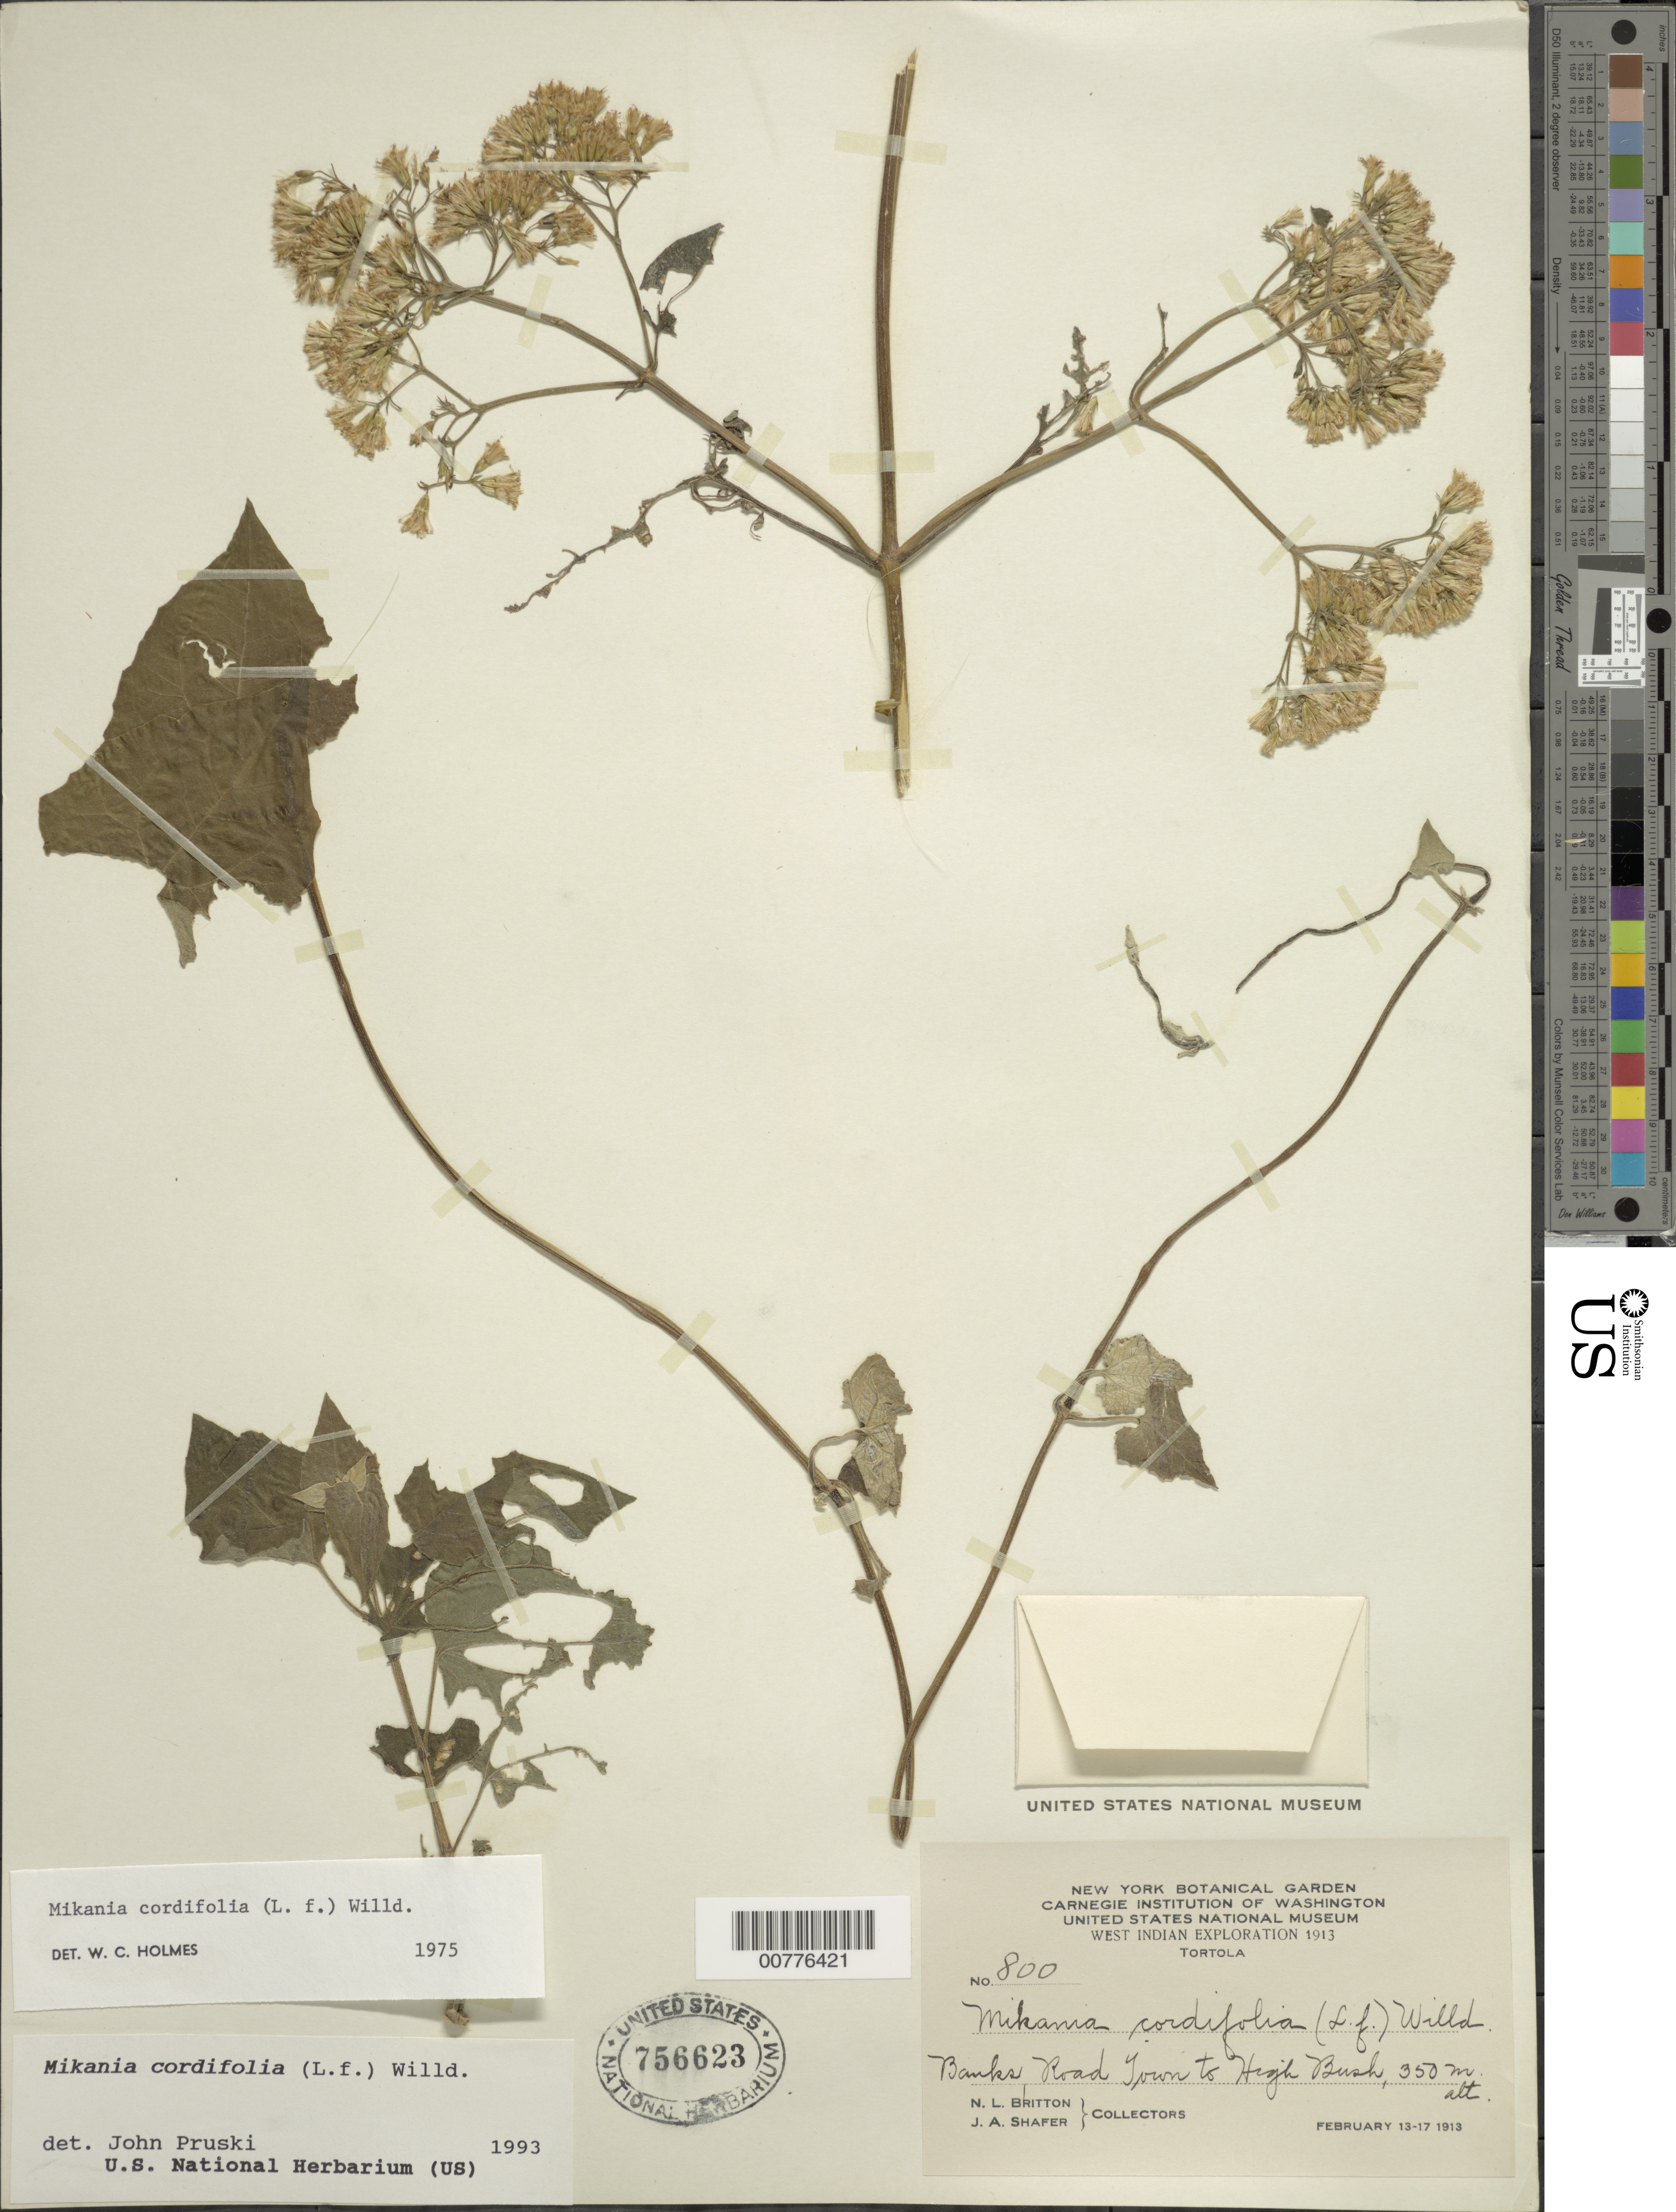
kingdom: Plantae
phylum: Tracheophyta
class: Magnoliopsida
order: Asterales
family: Asteraceae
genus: Mikania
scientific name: Mikania cordifolia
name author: Kunth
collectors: N. Britton & J. A. Shafer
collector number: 800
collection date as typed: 13 Feb 1913 to 17 Feb 1913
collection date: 1913-02-13/1913-02-17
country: British Virgin Islands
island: Tortola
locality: Banks Road Town to High Bush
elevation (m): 350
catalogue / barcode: US 756623